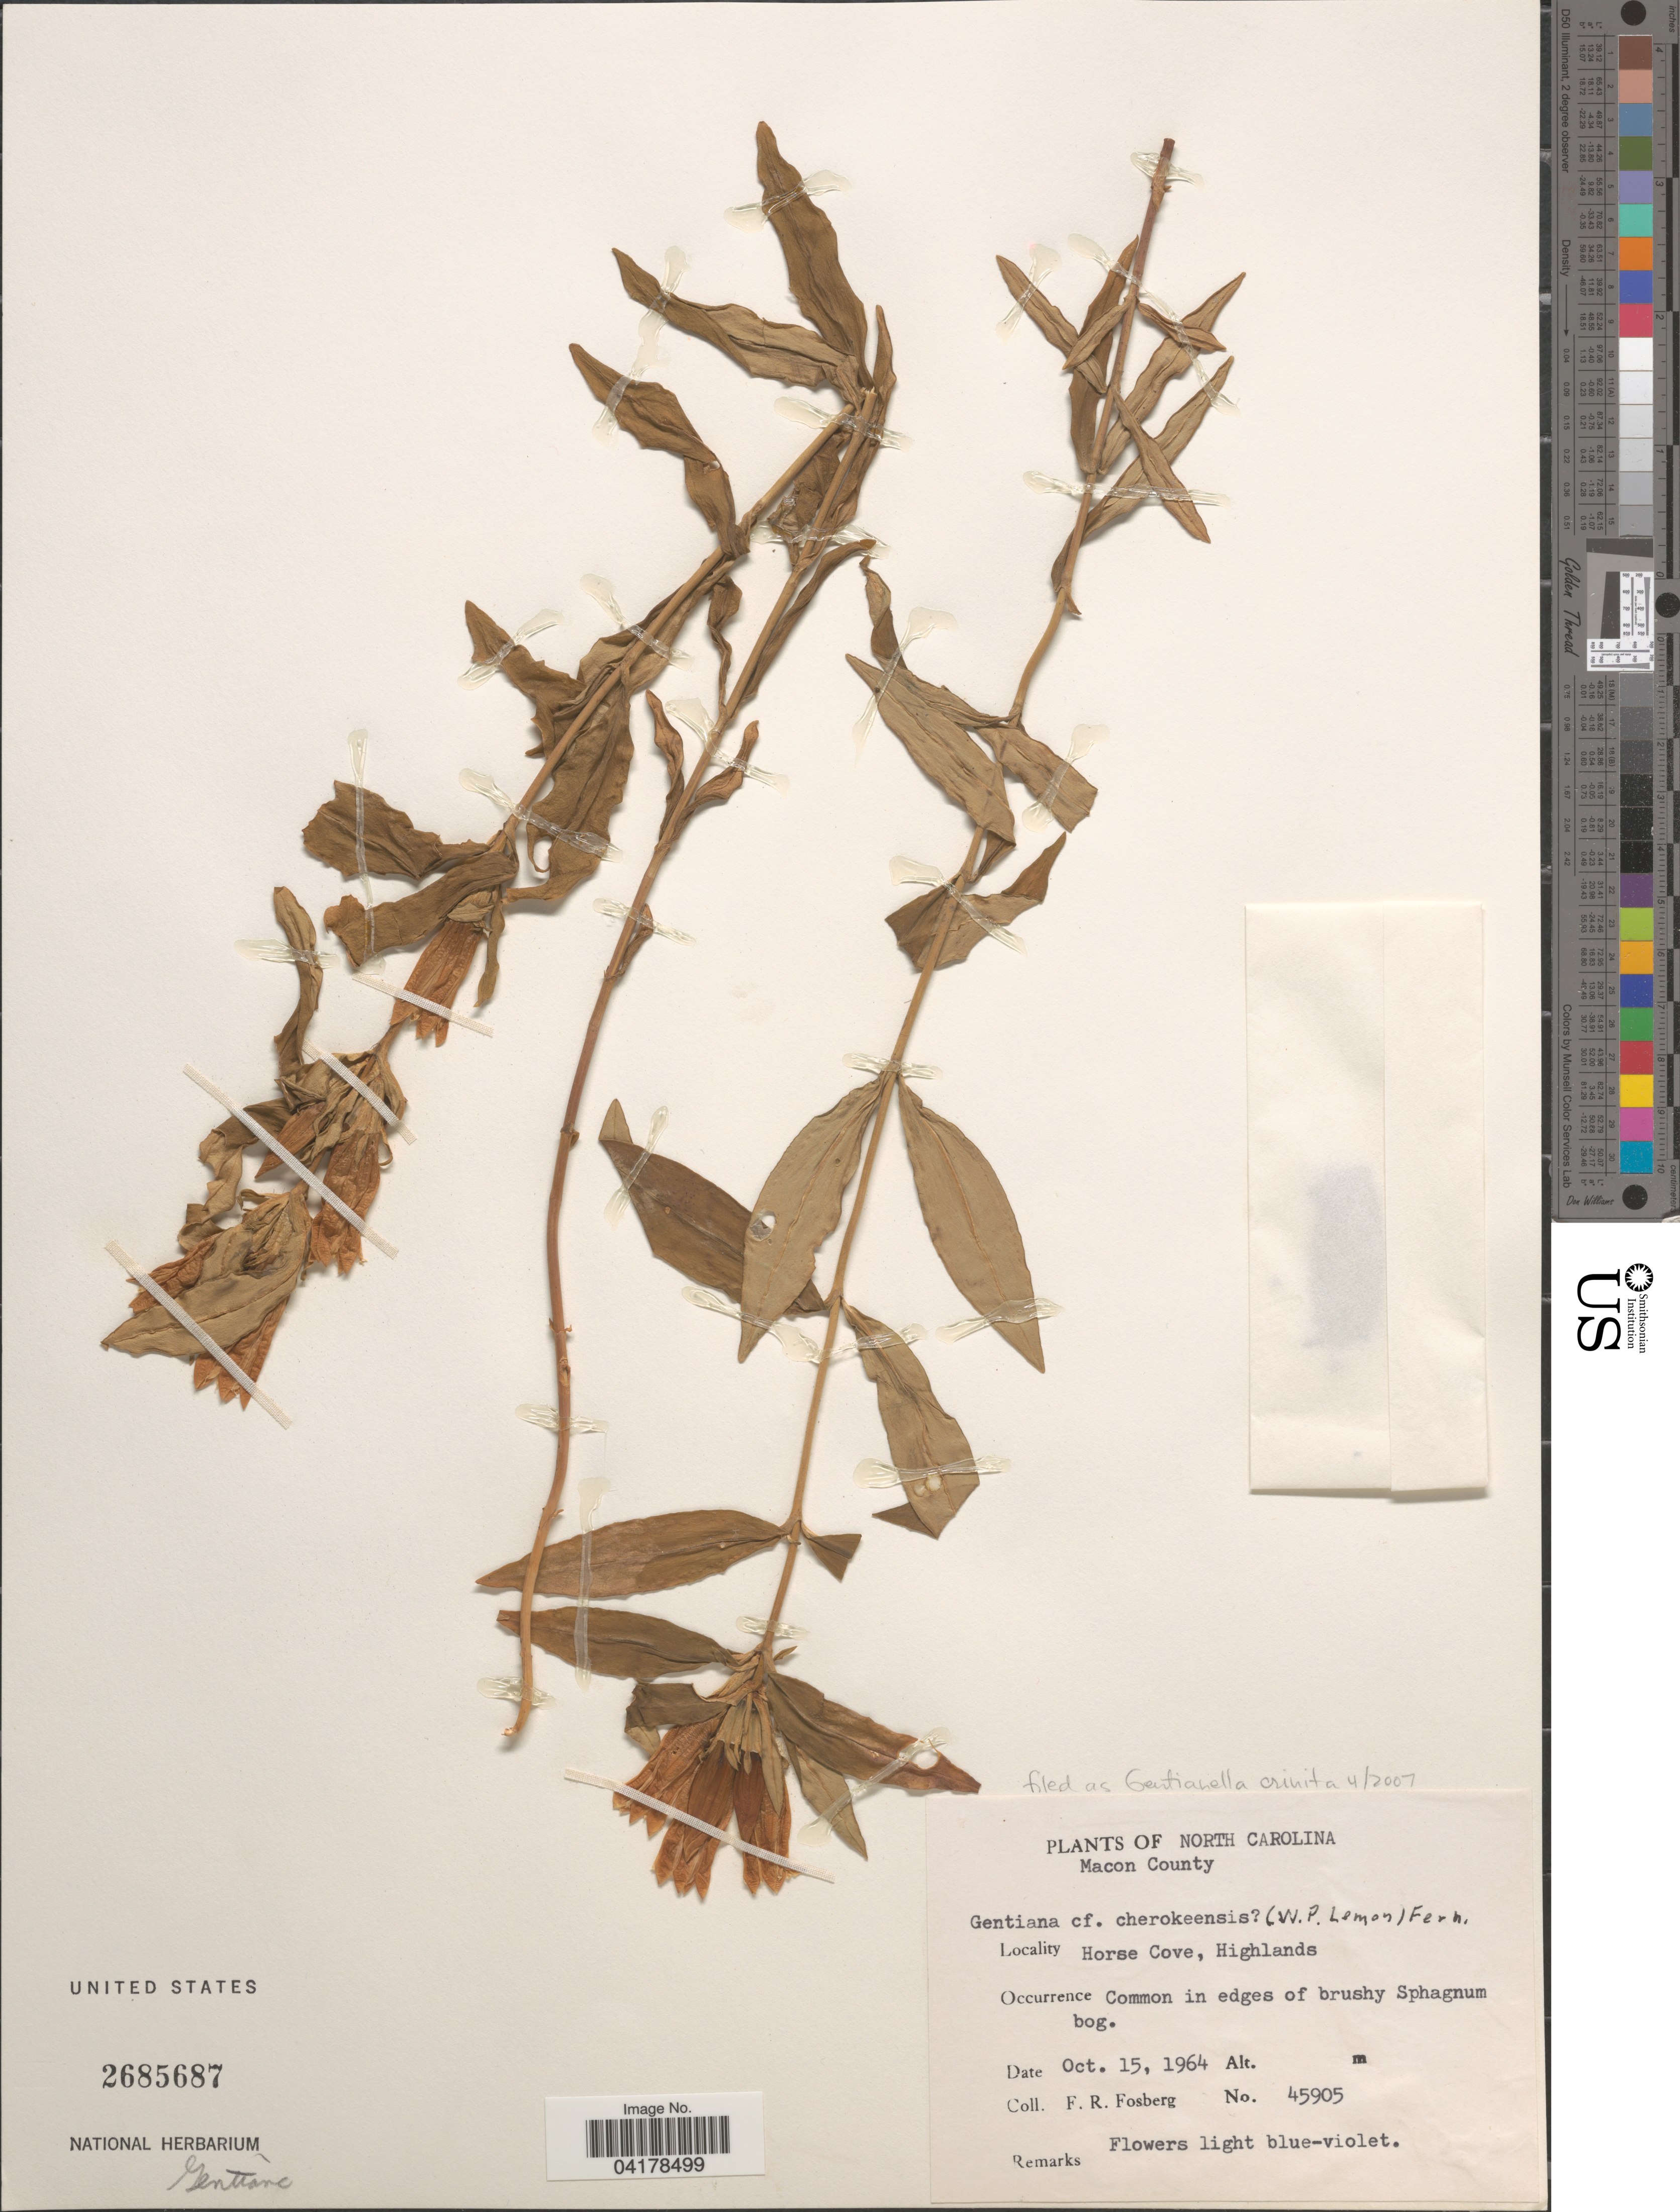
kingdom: Plantae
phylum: Tracheophyta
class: Magnoliopsida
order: Gentianales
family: Gentianaceae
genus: Gentiana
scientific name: Gentiana cherokeensis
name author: (W.P. Lemmon) Fernald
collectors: F. R. Fosberg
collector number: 45905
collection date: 1964-10-15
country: United States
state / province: North Carolina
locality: Macon County. Horse Cove, Highlands.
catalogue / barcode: US 2685687